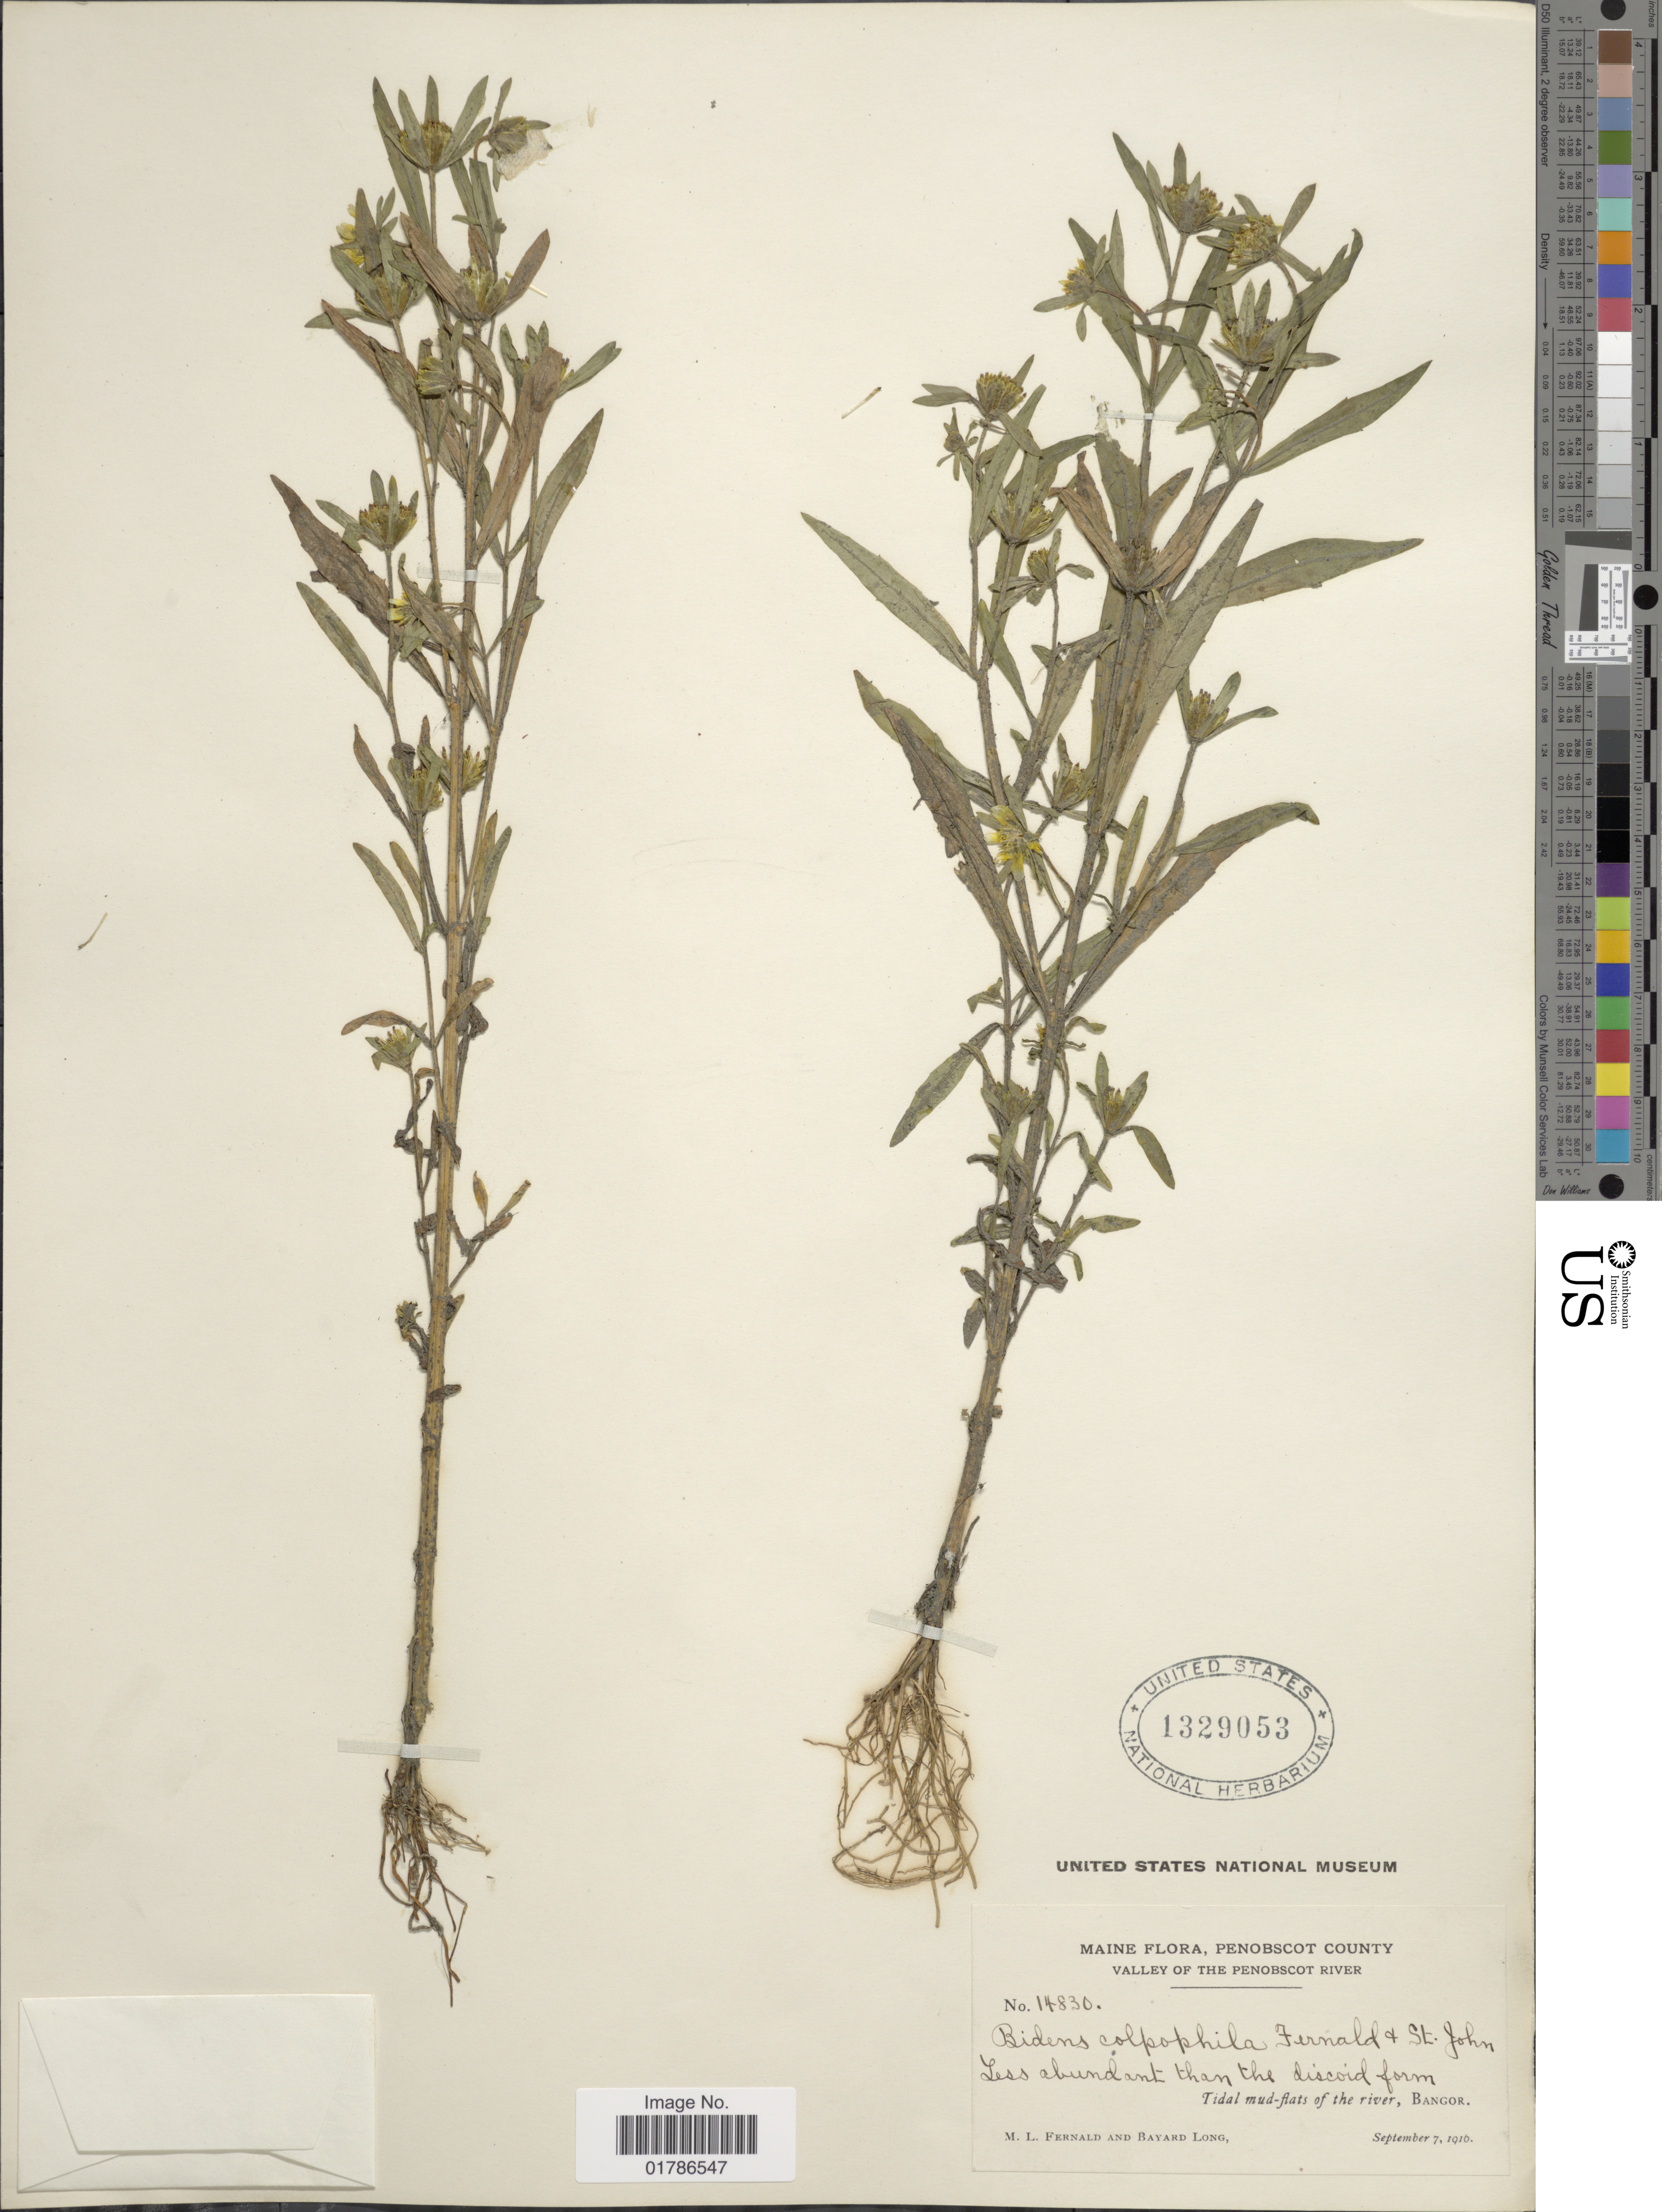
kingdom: Plantae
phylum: Tracheophyta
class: Magnoliopsida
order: Asterales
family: Asteraceae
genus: Bidens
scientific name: Bidens hyperborea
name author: Greene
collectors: M. L. Fernald & B. Long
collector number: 14830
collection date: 1910-09-07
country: United States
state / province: Maine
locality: Penobscot County, valley of the Penobscot river, Tidal mud-flats of the river, Bangor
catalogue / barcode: US 1329053